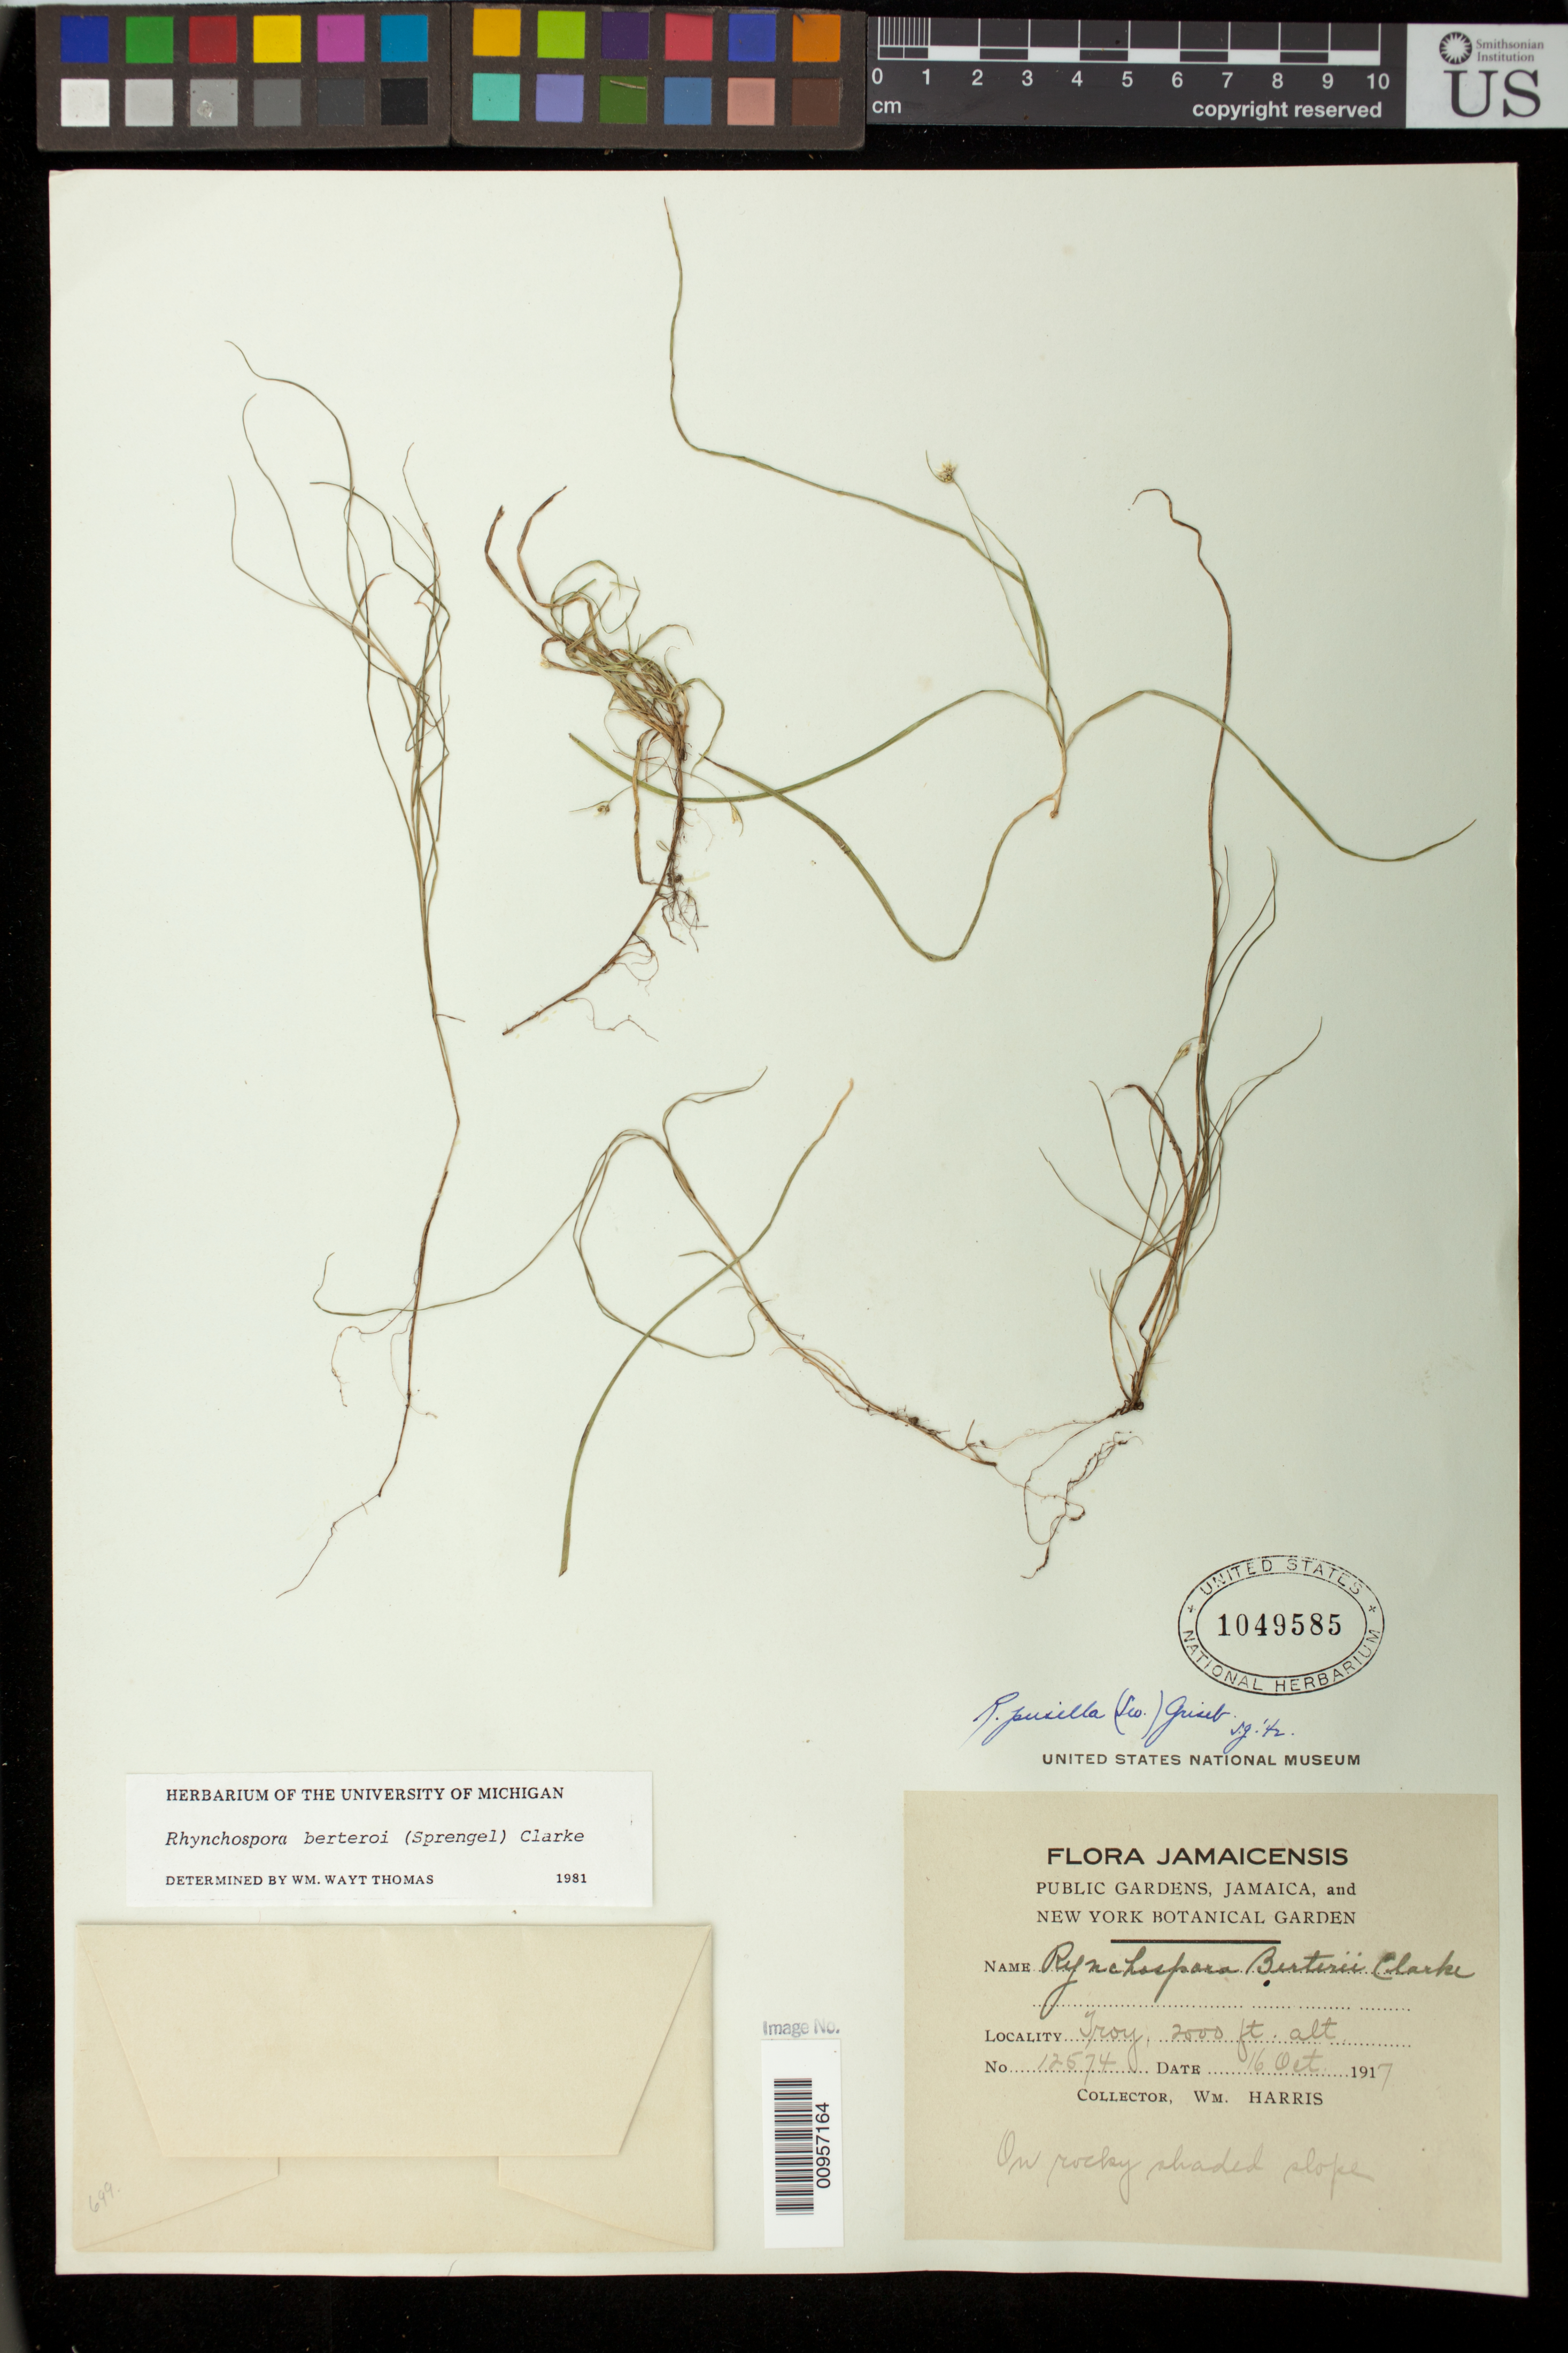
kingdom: Plantae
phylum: Tracheophyta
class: Liliopsida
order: Poales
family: Cyperaceae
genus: Rhynchospora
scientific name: Rhynchospora berteroi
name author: (Spreng.) C.B. Clarke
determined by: Thomas, W. W., (NY), New York Botanical Garden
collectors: W. H. Harris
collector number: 12574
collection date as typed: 16 Oct 1917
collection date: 1917-10-16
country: Jamaica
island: Jamaica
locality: Troy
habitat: On rocky shaded slope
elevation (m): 610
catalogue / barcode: US 1049585